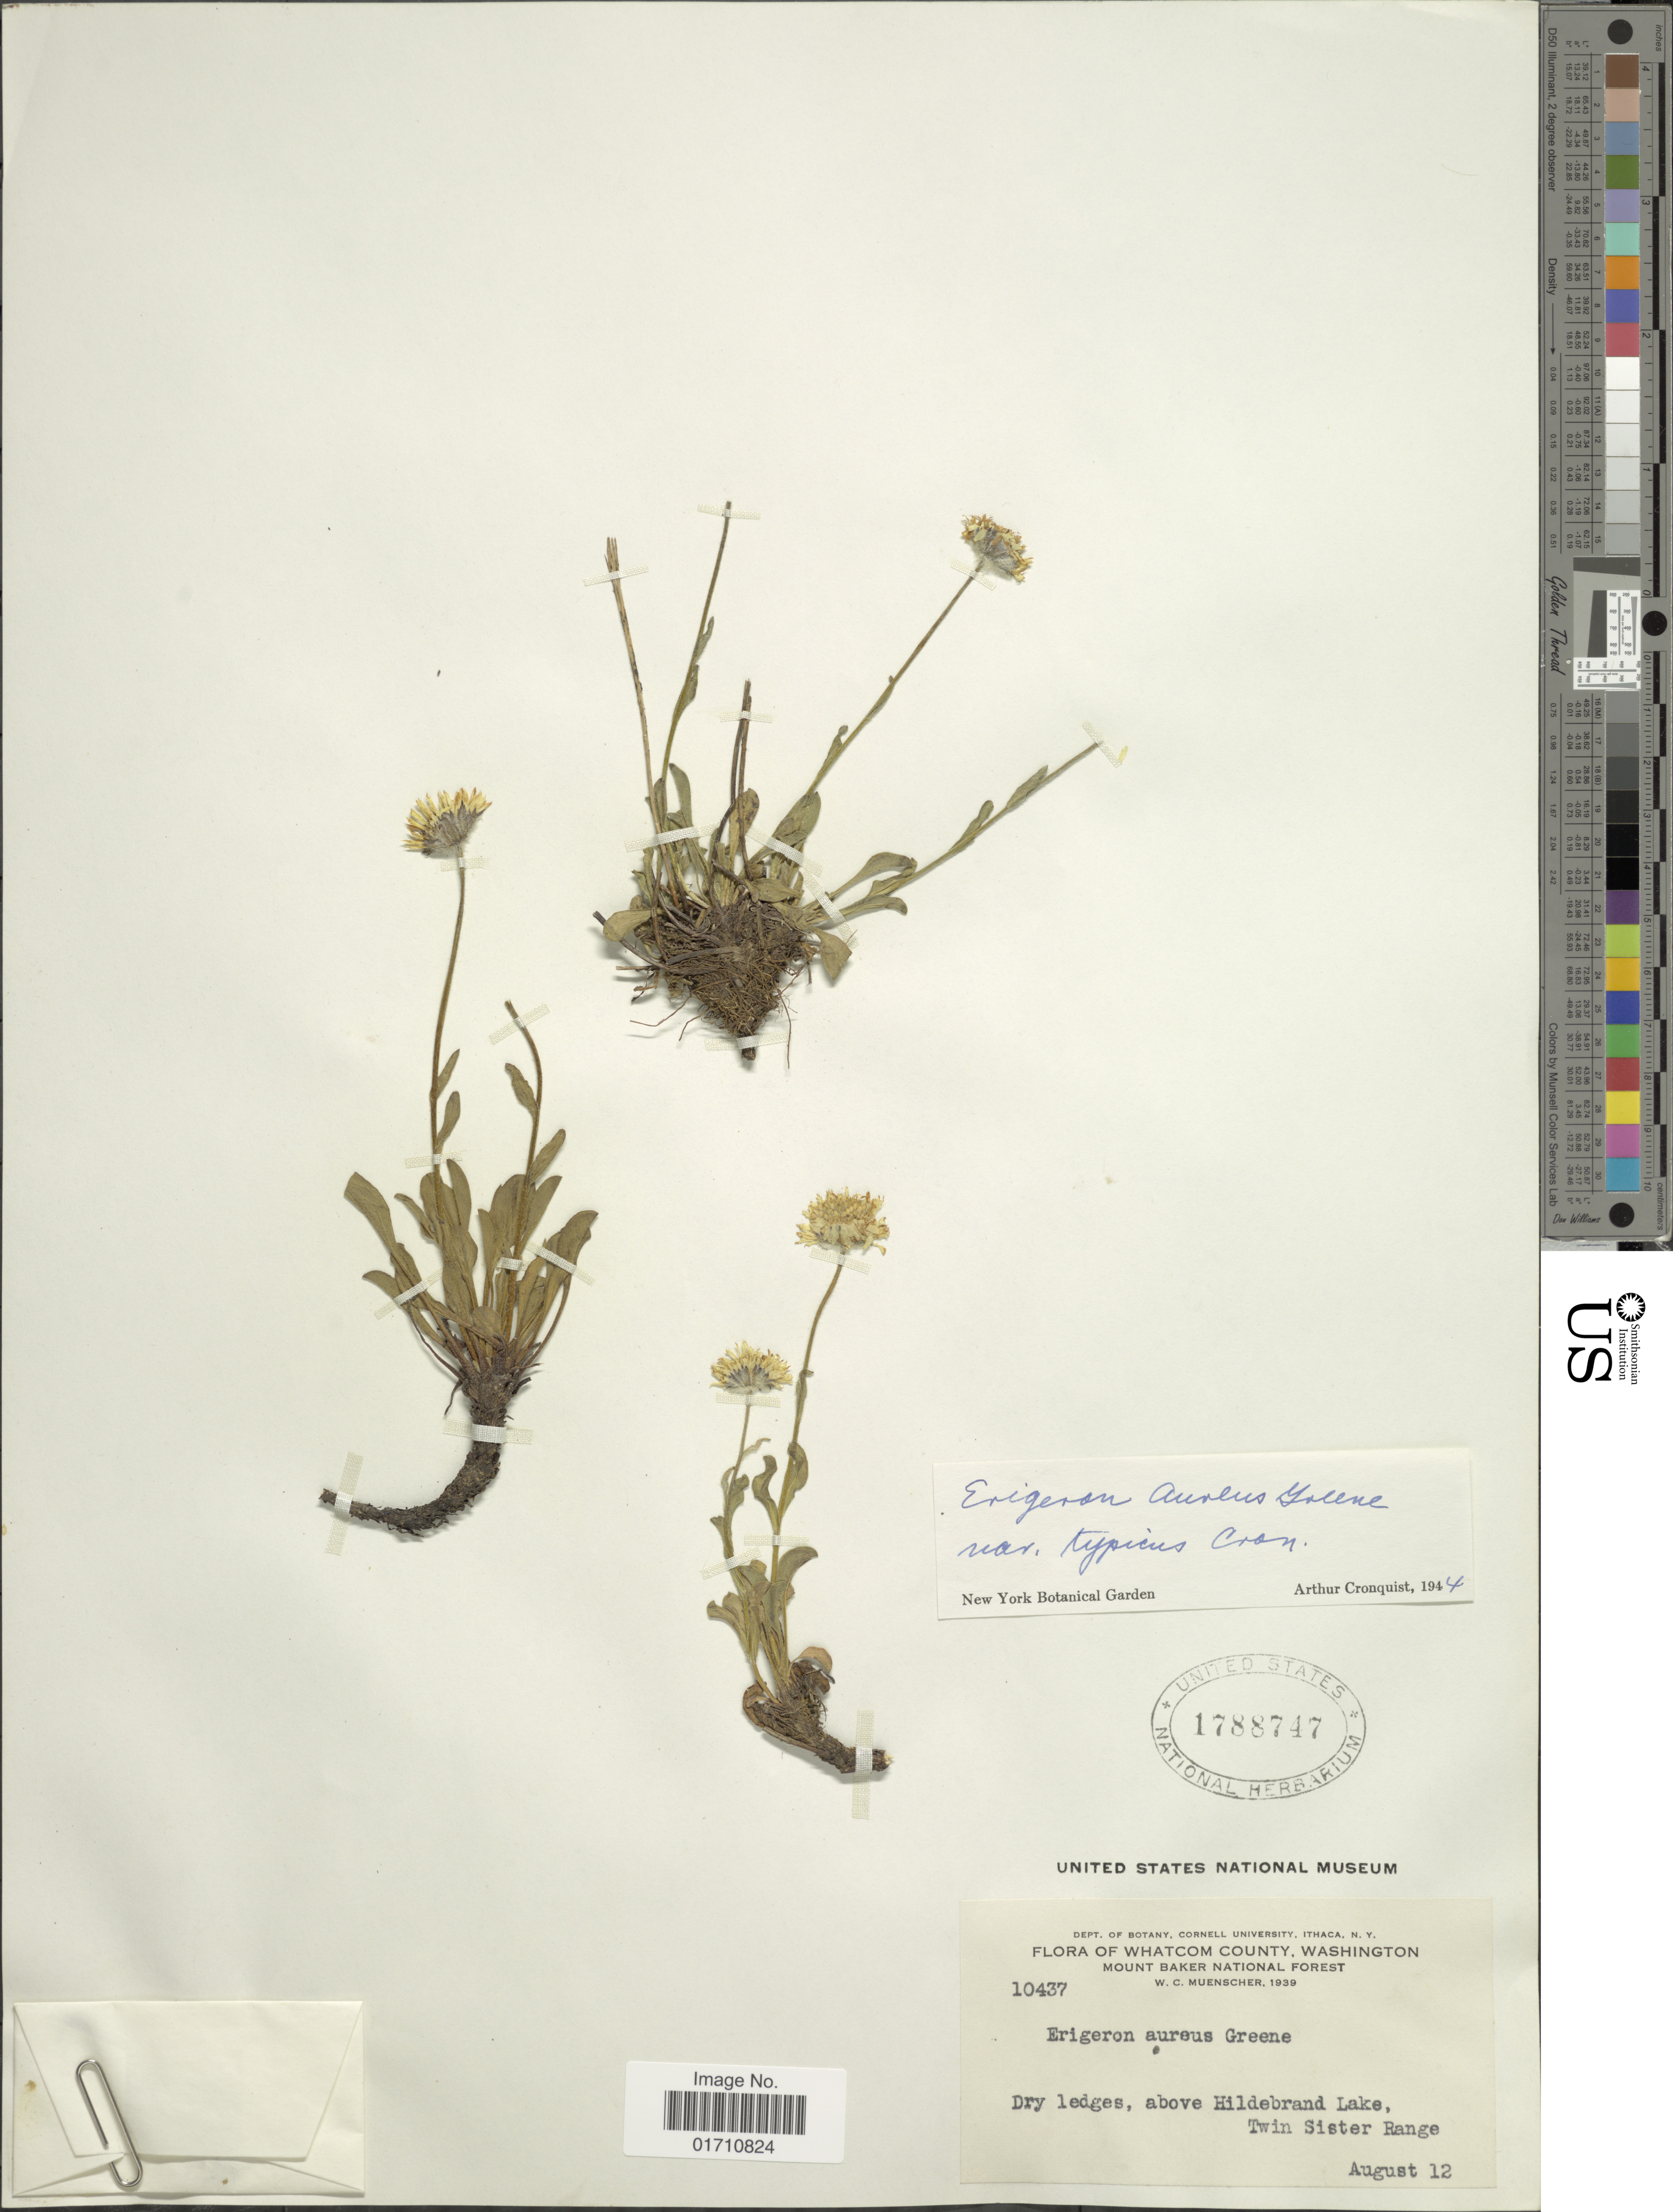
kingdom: Plantae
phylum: Tracheophyta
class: Magnoliopsida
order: Asterales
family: Asteraceae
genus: Erigeron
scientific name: Erigeron aureus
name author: Greene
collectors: W. Muenscher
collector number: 10437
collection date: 1939-08-12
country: United States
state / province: Washington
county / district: Whatcom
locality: Whatcom County, Dry ledges, above Hildebrand Lake, Twin Siste Range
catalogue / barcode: US 1788747